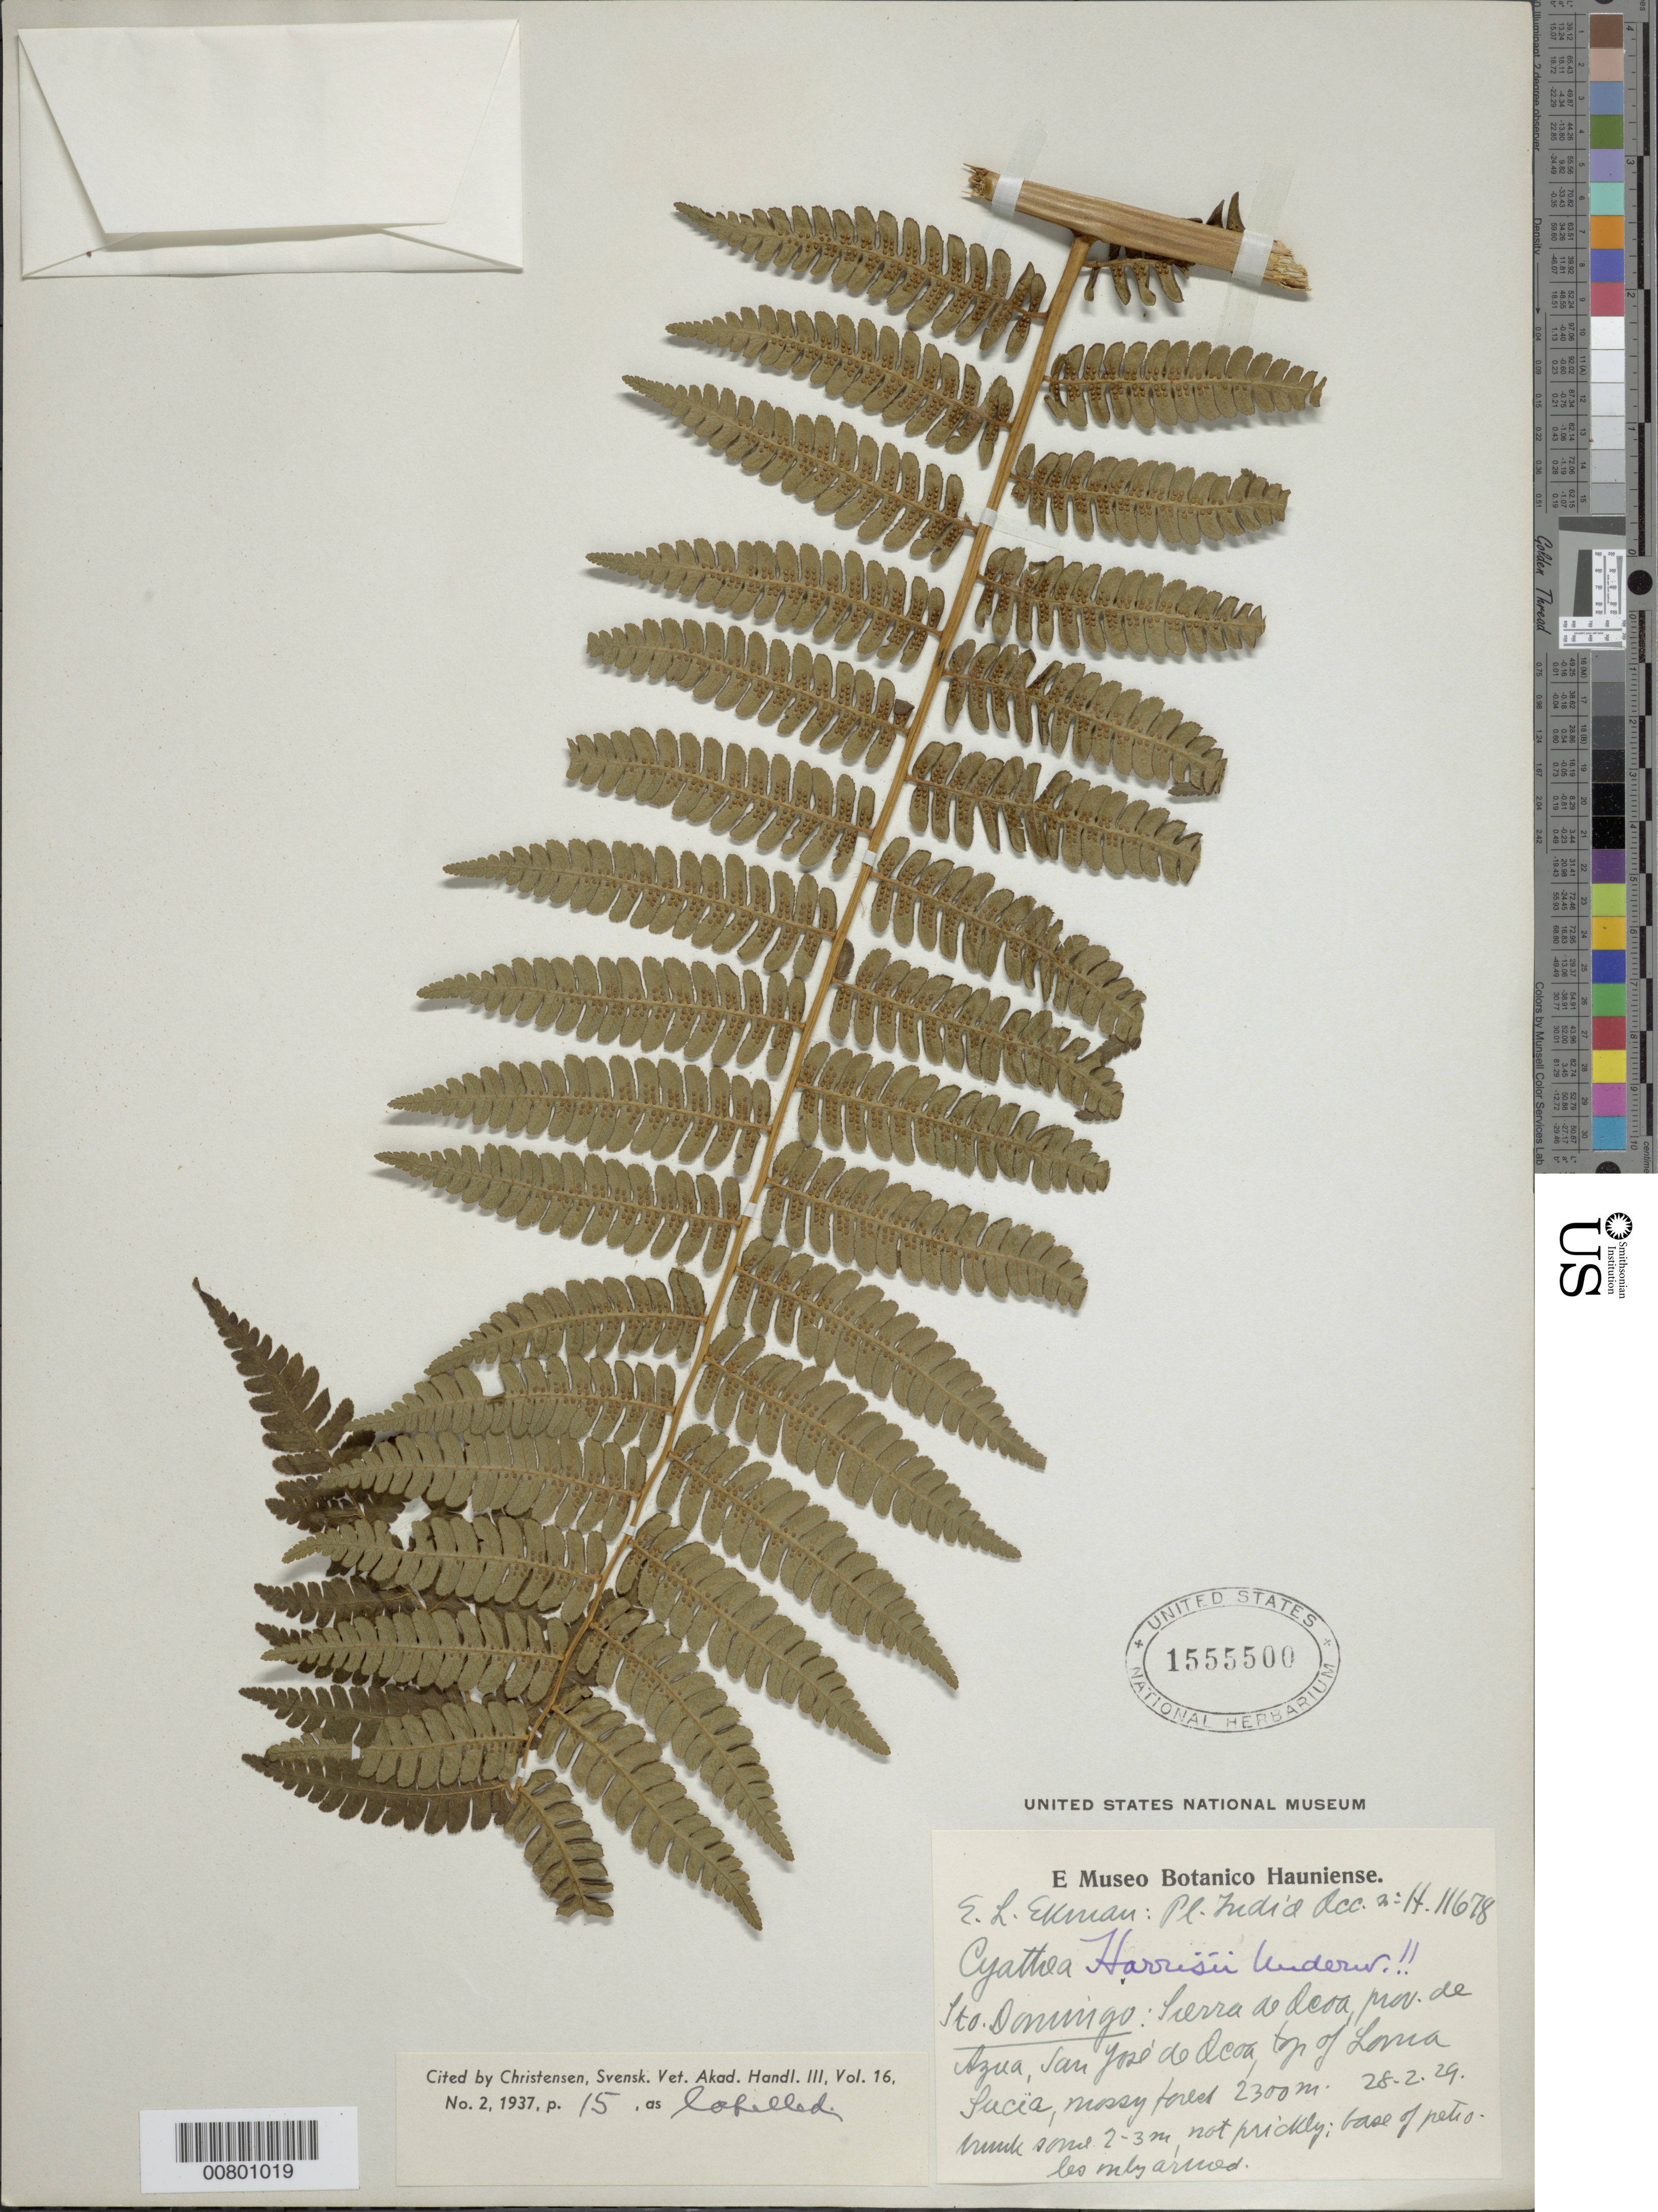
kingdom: Plantae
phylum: Tracheophyta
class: Polypodiopsida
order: Cyatheales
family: Cyatheaceae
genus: Cyathea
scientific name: Cyathea harrisii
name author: Maxon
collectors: E. L. Ekman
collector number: H 11678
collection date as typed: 28 Feb 1929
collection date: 1929-02-28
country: Dominican Republic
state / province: Azua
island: Hispaniola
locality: Sierra de Ocoa, San José de Ocoa, top of Loma Lucia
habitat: Mossy forest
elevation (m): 2300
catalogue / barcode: US 1555500